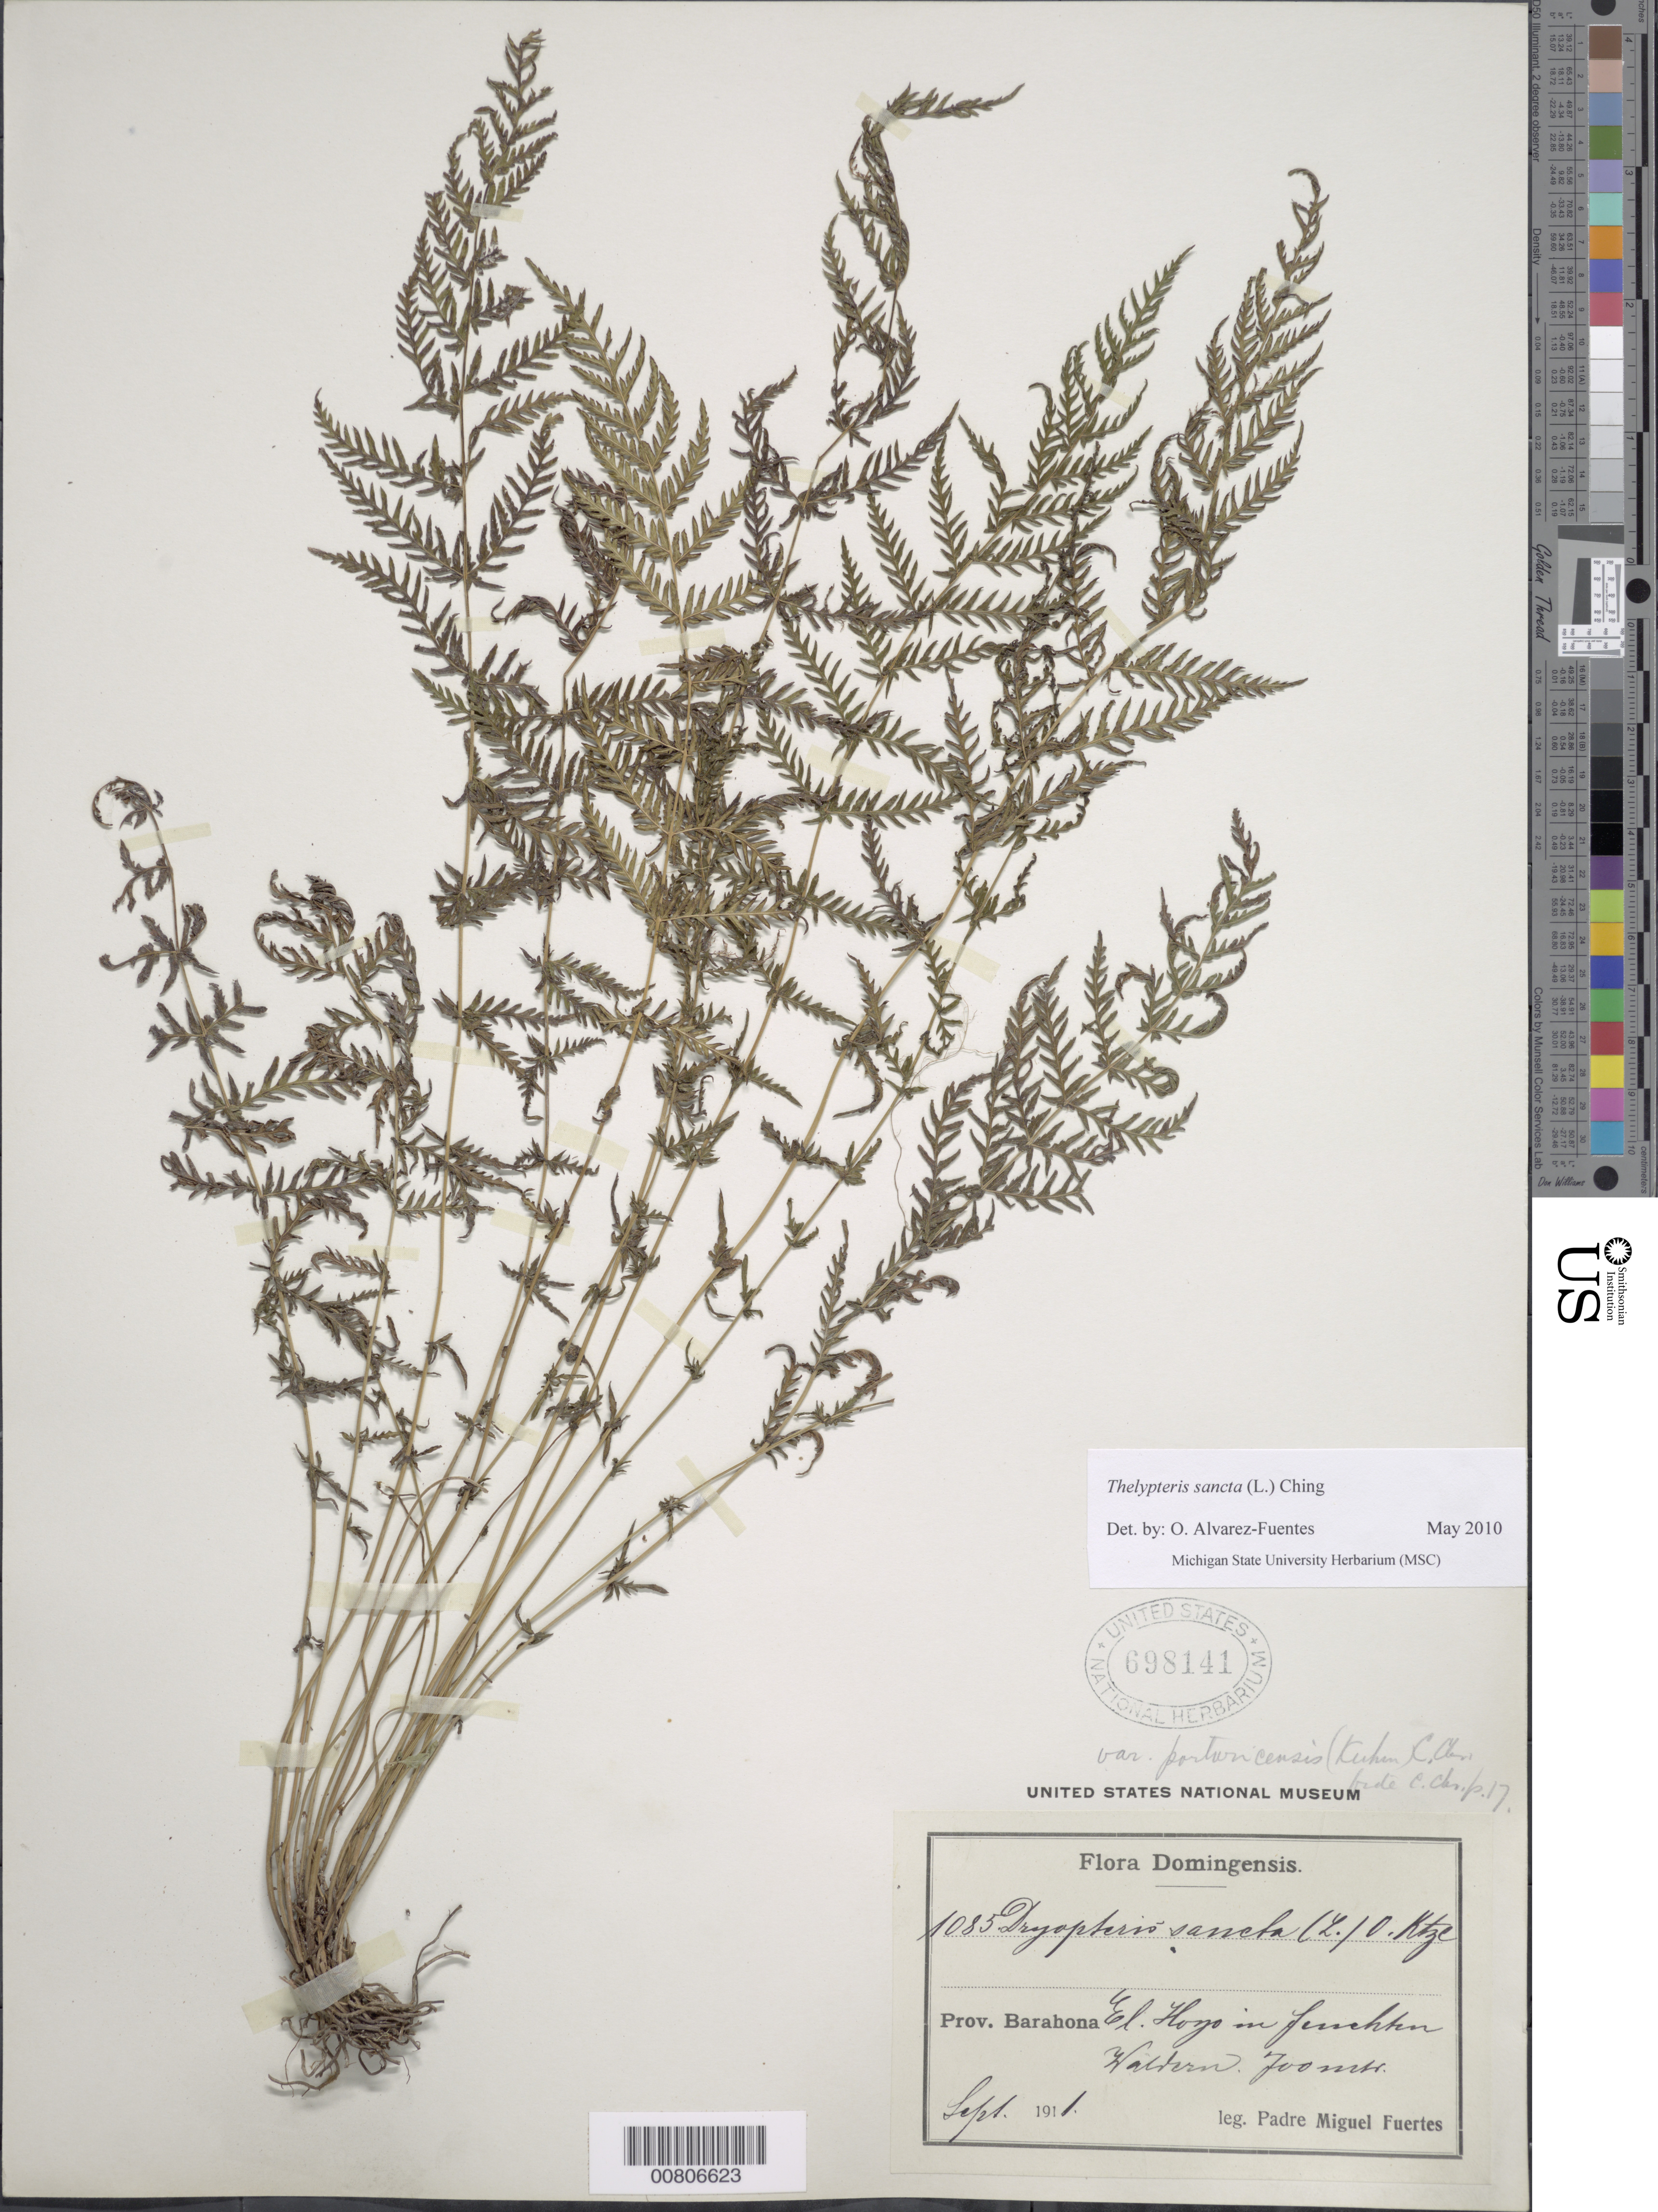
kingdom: Plantae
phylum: Tracheophyta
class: Polypodiopsida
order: Polypodiales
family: Thelypteridaceae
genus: Amauropelta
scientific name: Amauropelta sancta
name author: (L.) Pic. Serm.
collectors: M. D. Fuertes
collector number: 1085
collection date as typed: Sep 1911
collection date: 1911-09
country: Dominican Republic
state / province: Barahona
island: Hispaniola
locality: El Hojo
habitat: Fenschten waltern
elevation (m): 700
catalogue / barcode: US 698141